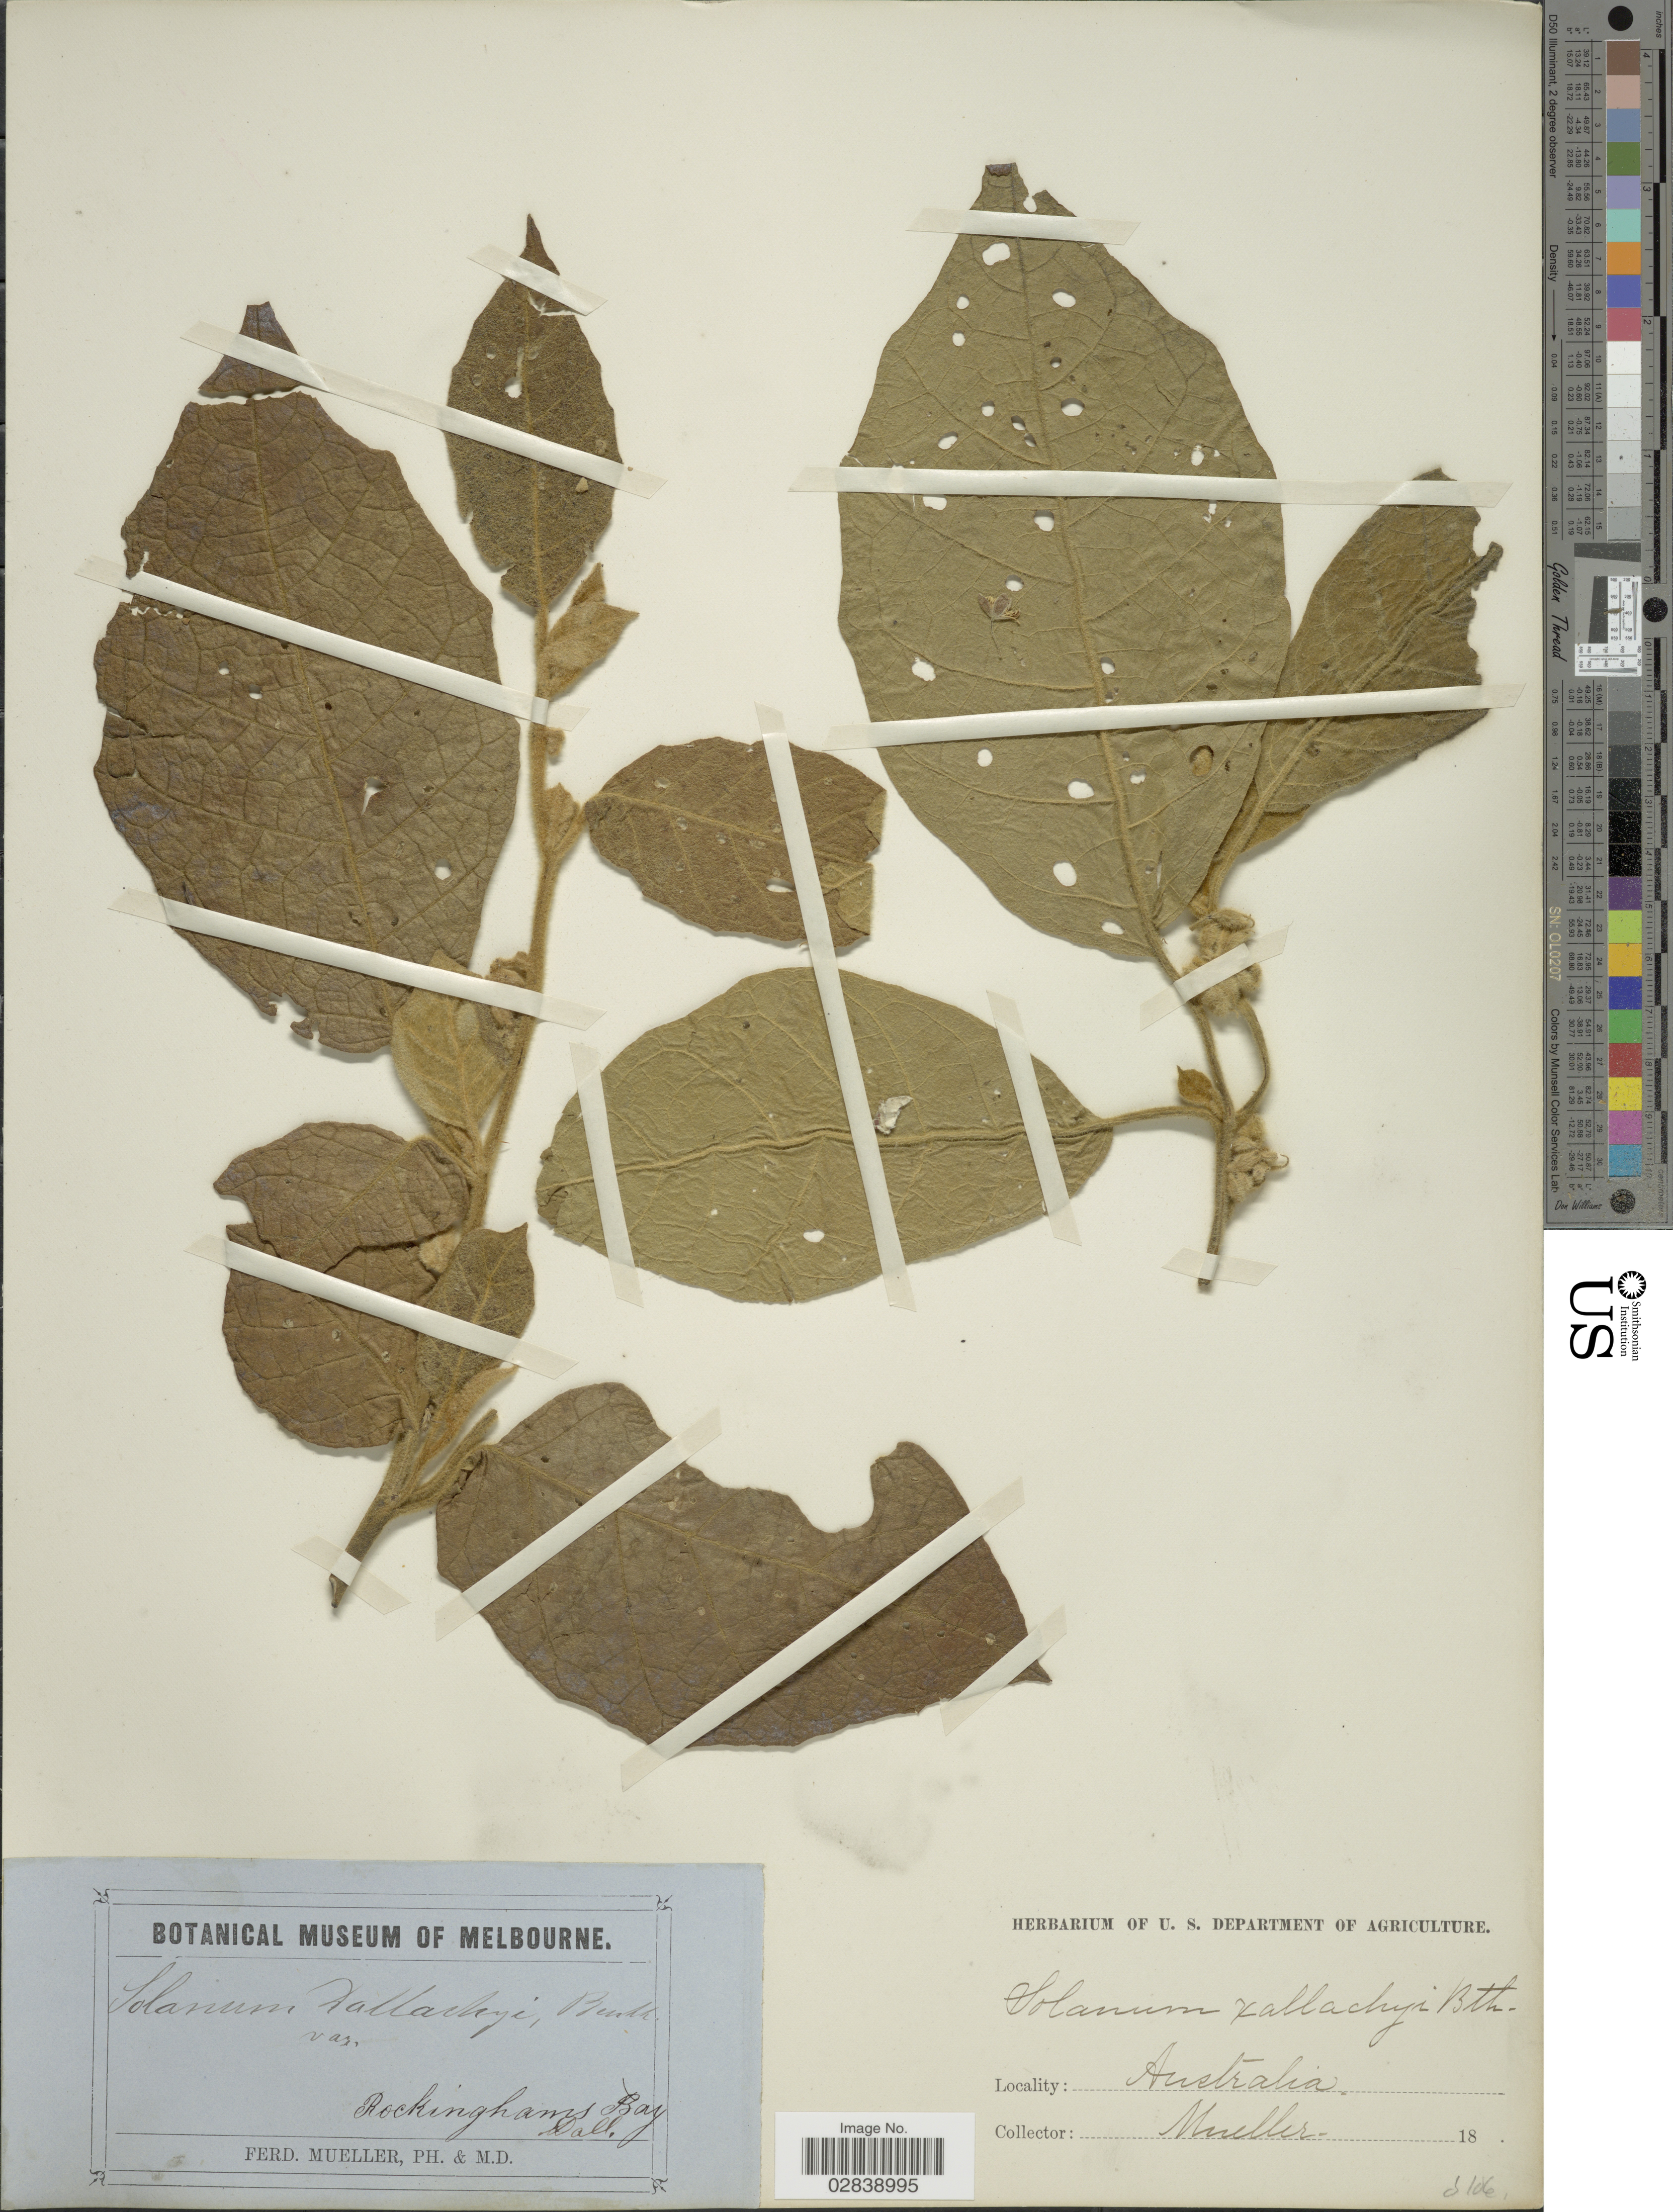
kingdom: Plantae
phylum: Tracheophyta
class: Magnoliopsida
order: Solanales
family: Solanaceae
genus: Solanum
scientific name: Solanum dallachii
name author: Benth.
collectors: F. Mueller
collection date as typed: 18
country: Australia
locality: Rockinghams Bay, Dall.